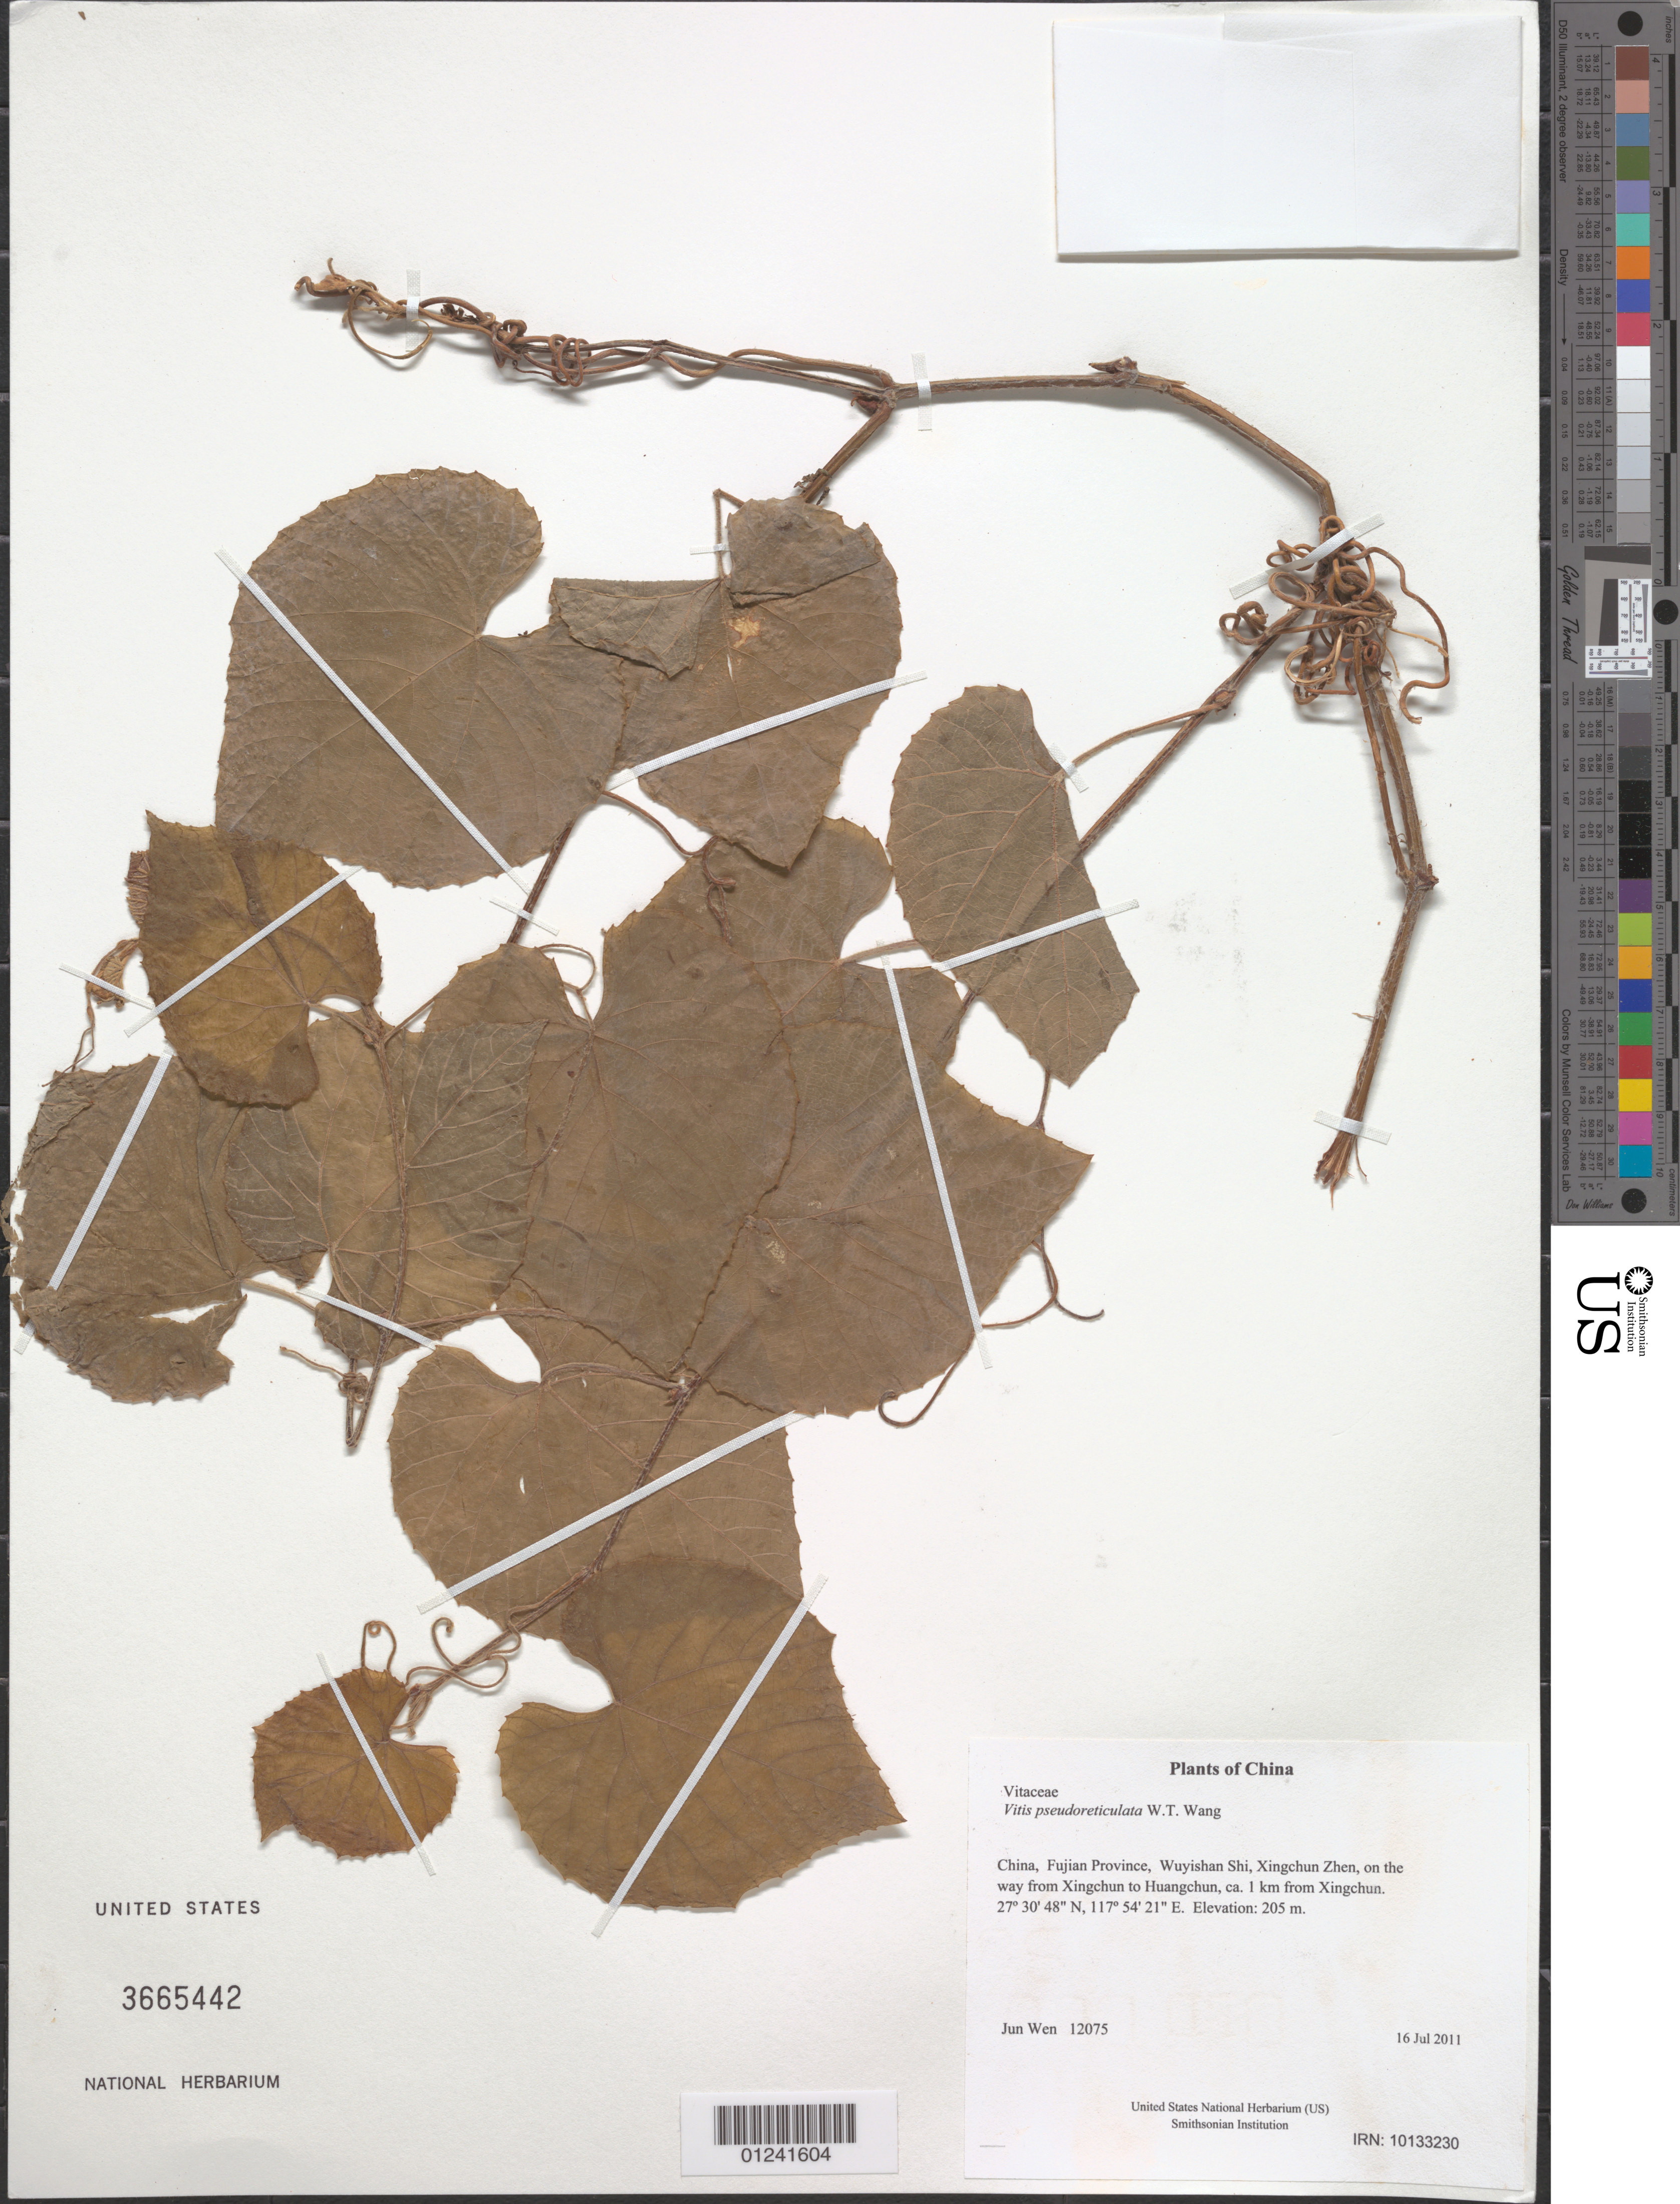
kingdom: Plantae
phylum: Tracheophyta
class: Magnoliopsida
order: Vitales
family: Vitaceae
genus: Vitis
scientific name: Vitis pseudoreticulata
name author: W.T. Wang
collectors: J. Wen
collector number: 12075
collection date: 2011-07-16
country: China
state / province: Fujian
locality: Wuyishan Shi, Xingchun Zhen, on the way from Xingchun to Huangchun, ca. 1 km from Xingchun.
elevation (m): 205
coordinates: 27 30.795 N, 117 54.348 E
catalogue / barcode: US 3665442